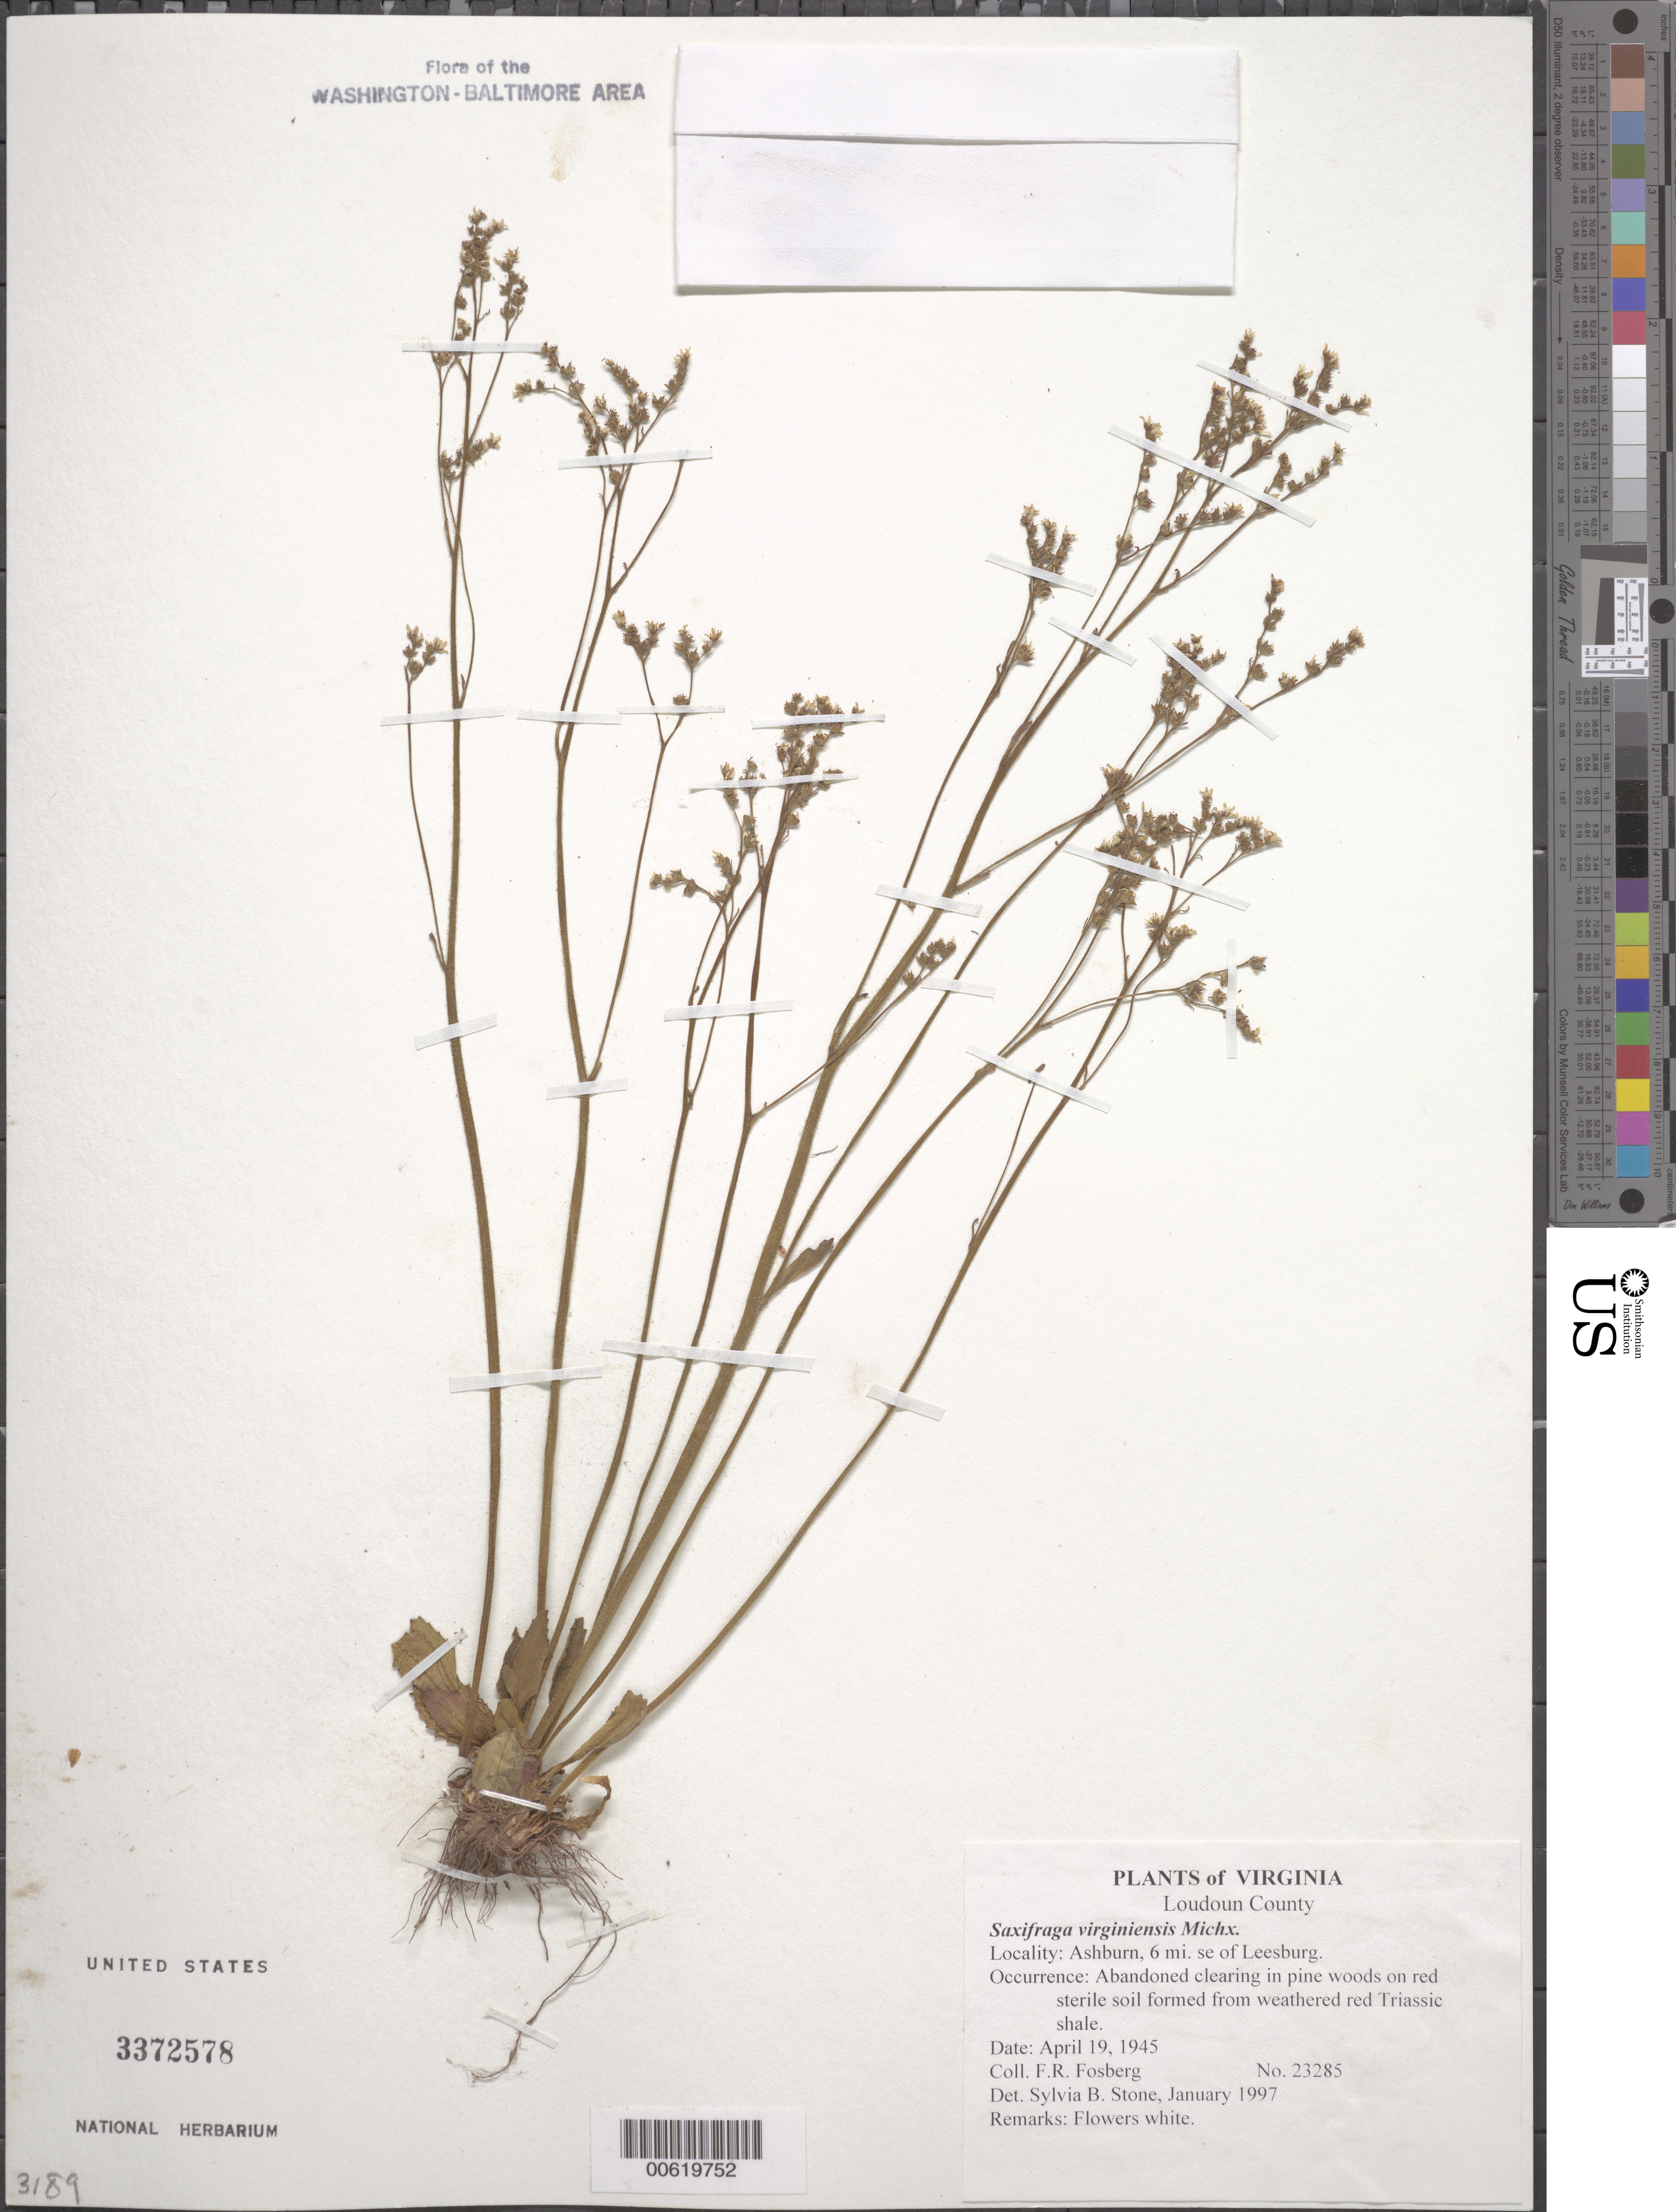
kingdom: Plantae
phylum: Tracheophyta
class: Magnoliopsida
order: Saxifragales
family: Saxifragaceae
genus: Micranthes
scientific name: Micranthes virginiensis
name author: (Michx.) Small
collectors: F. R. Fosberg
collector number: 23285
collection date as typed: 19 Apr 1945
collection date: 1945-04-19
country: United States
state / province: Virginia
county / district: Loudoun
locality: Ashburn, 6 mi. SE of Leesburg.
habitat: Abandoned clearing in pine woods on red sterile soil formed from weathered red Triassic shale.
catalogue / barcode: US 3372578